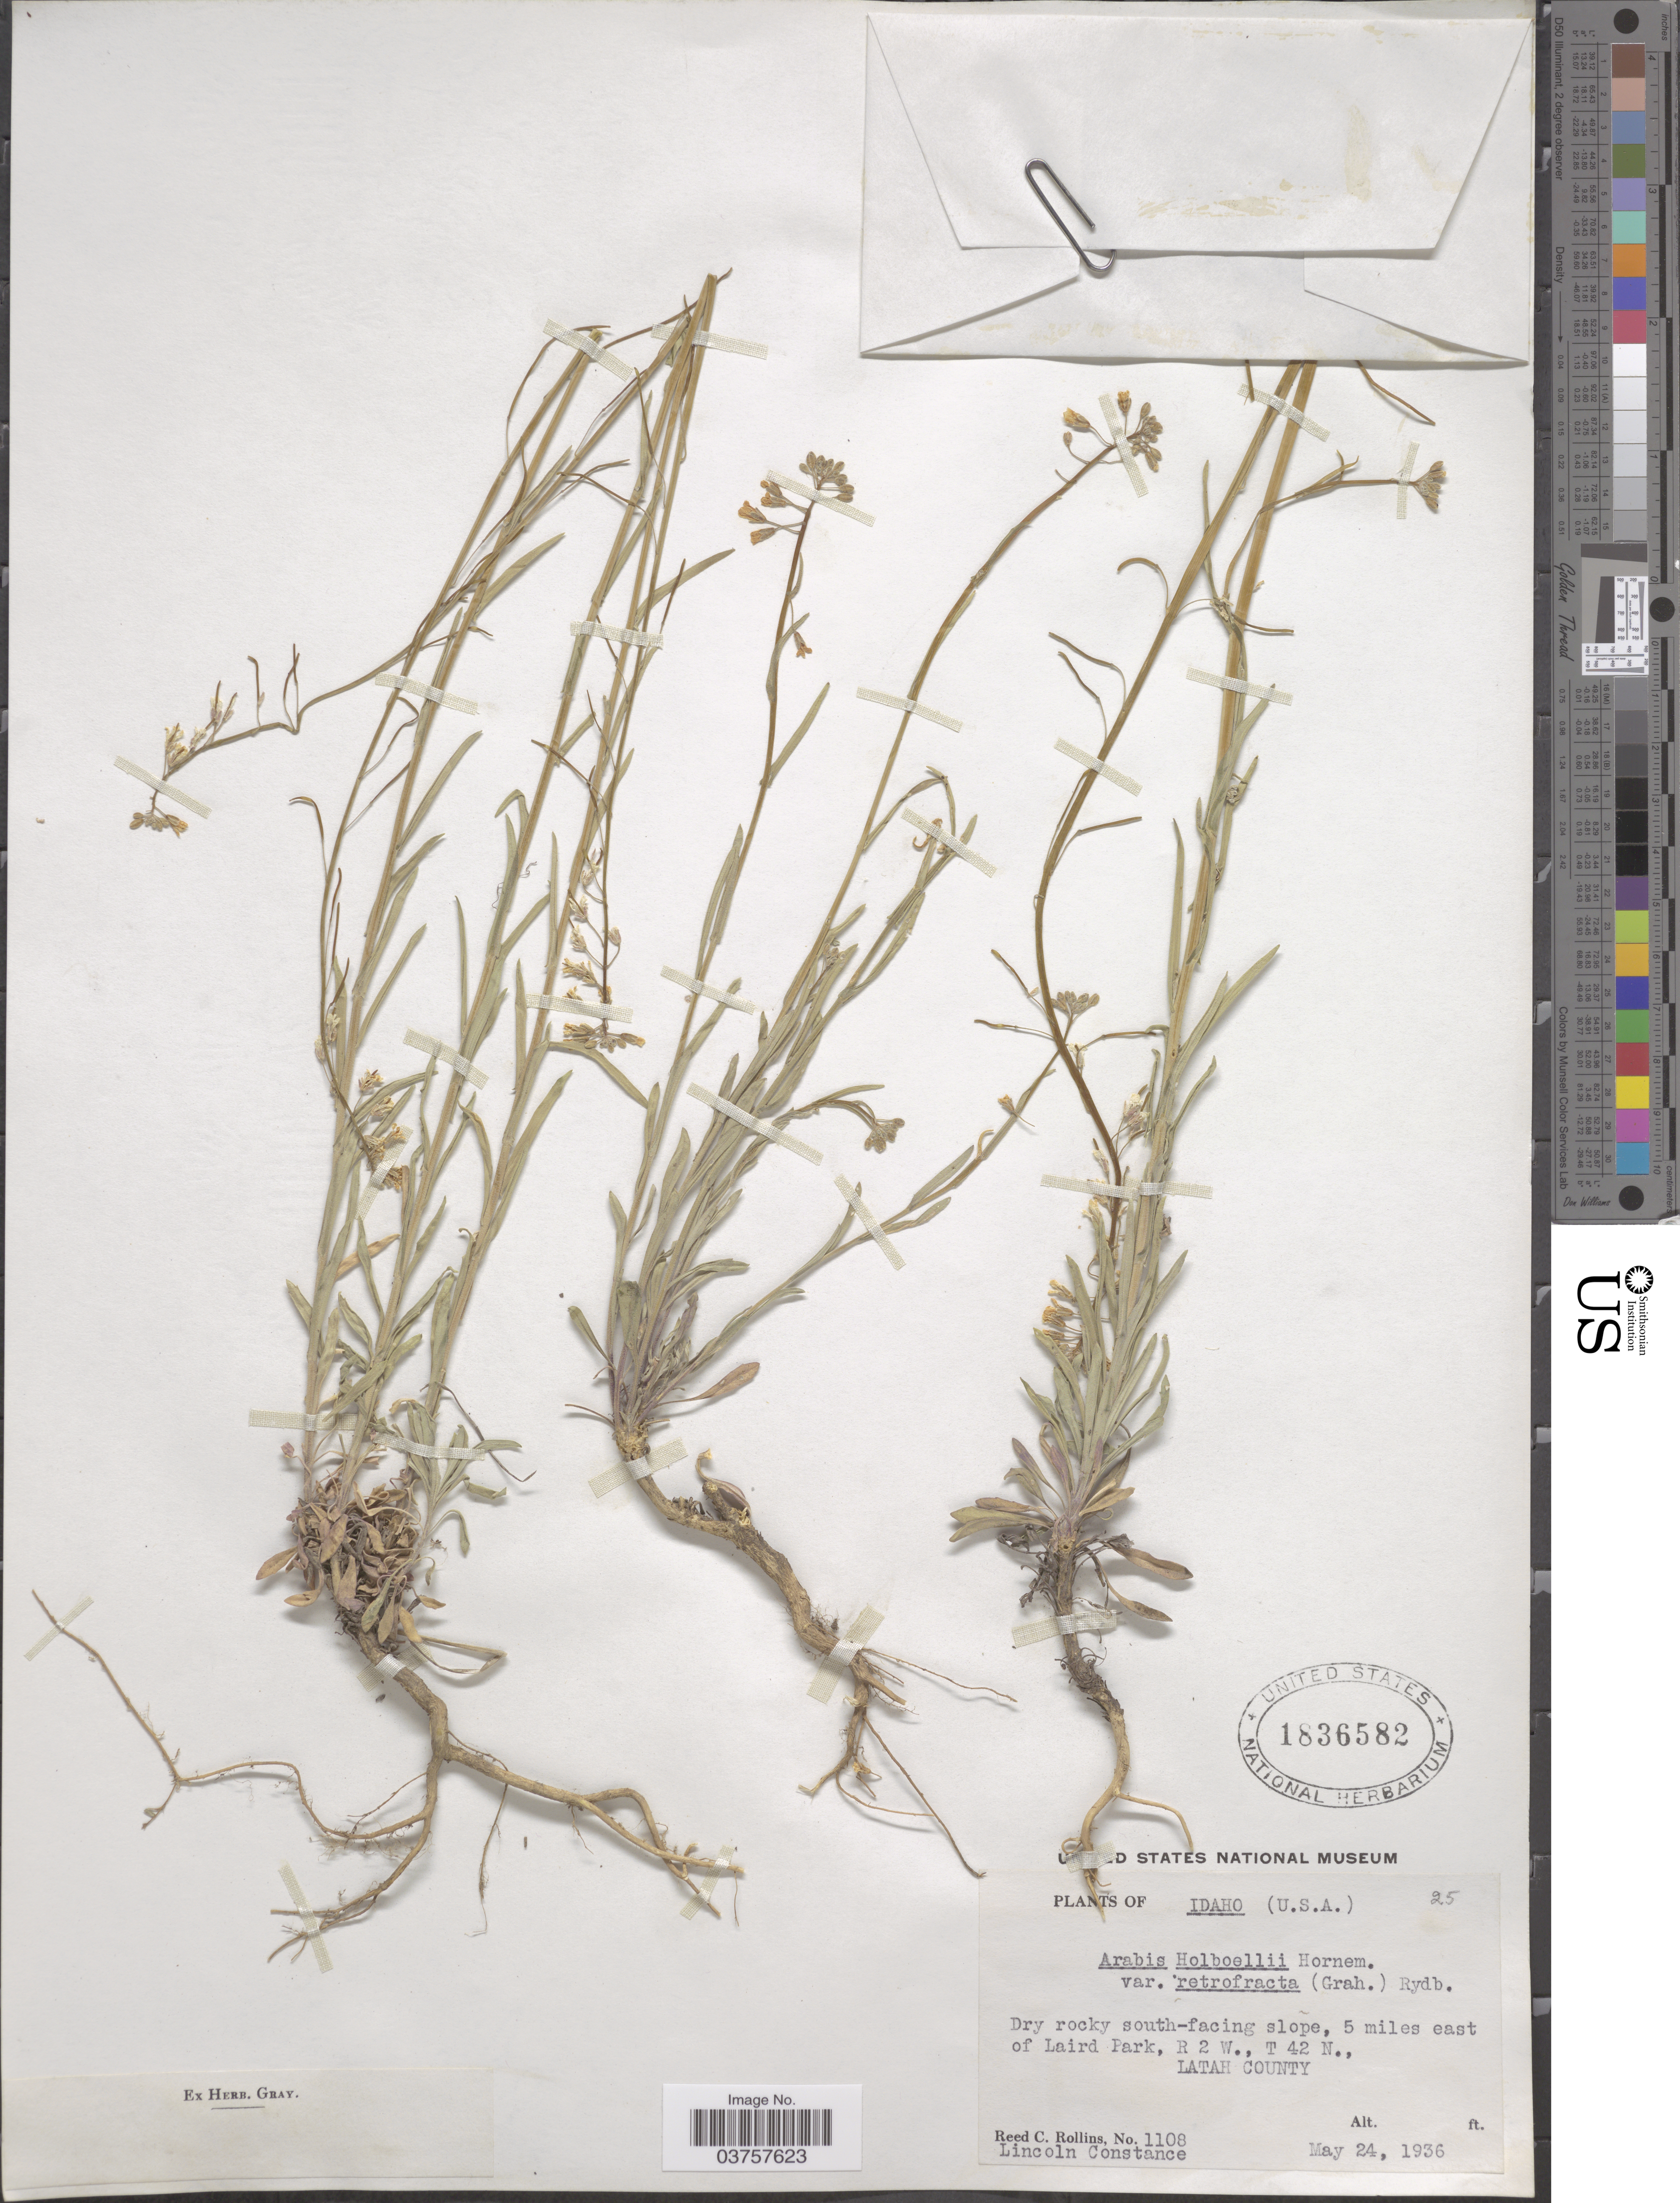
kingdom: Plantae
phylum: Tracheophyta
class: Magnoliopsida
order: Brassicales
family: Brassicaceae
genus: Arabis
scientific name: Arabis holboellii var. retrofracta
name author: Rydb.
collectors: R. C. Rollins & L. Constance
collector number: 1108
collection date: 1936-05-24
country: United States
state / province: Idaho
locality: Dry rocky south-facing slope, 5 miles east of Laird Park, R 2 W., T 42 N., Latah County.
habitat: dry rocky south facing slope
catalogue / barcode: US 1836582